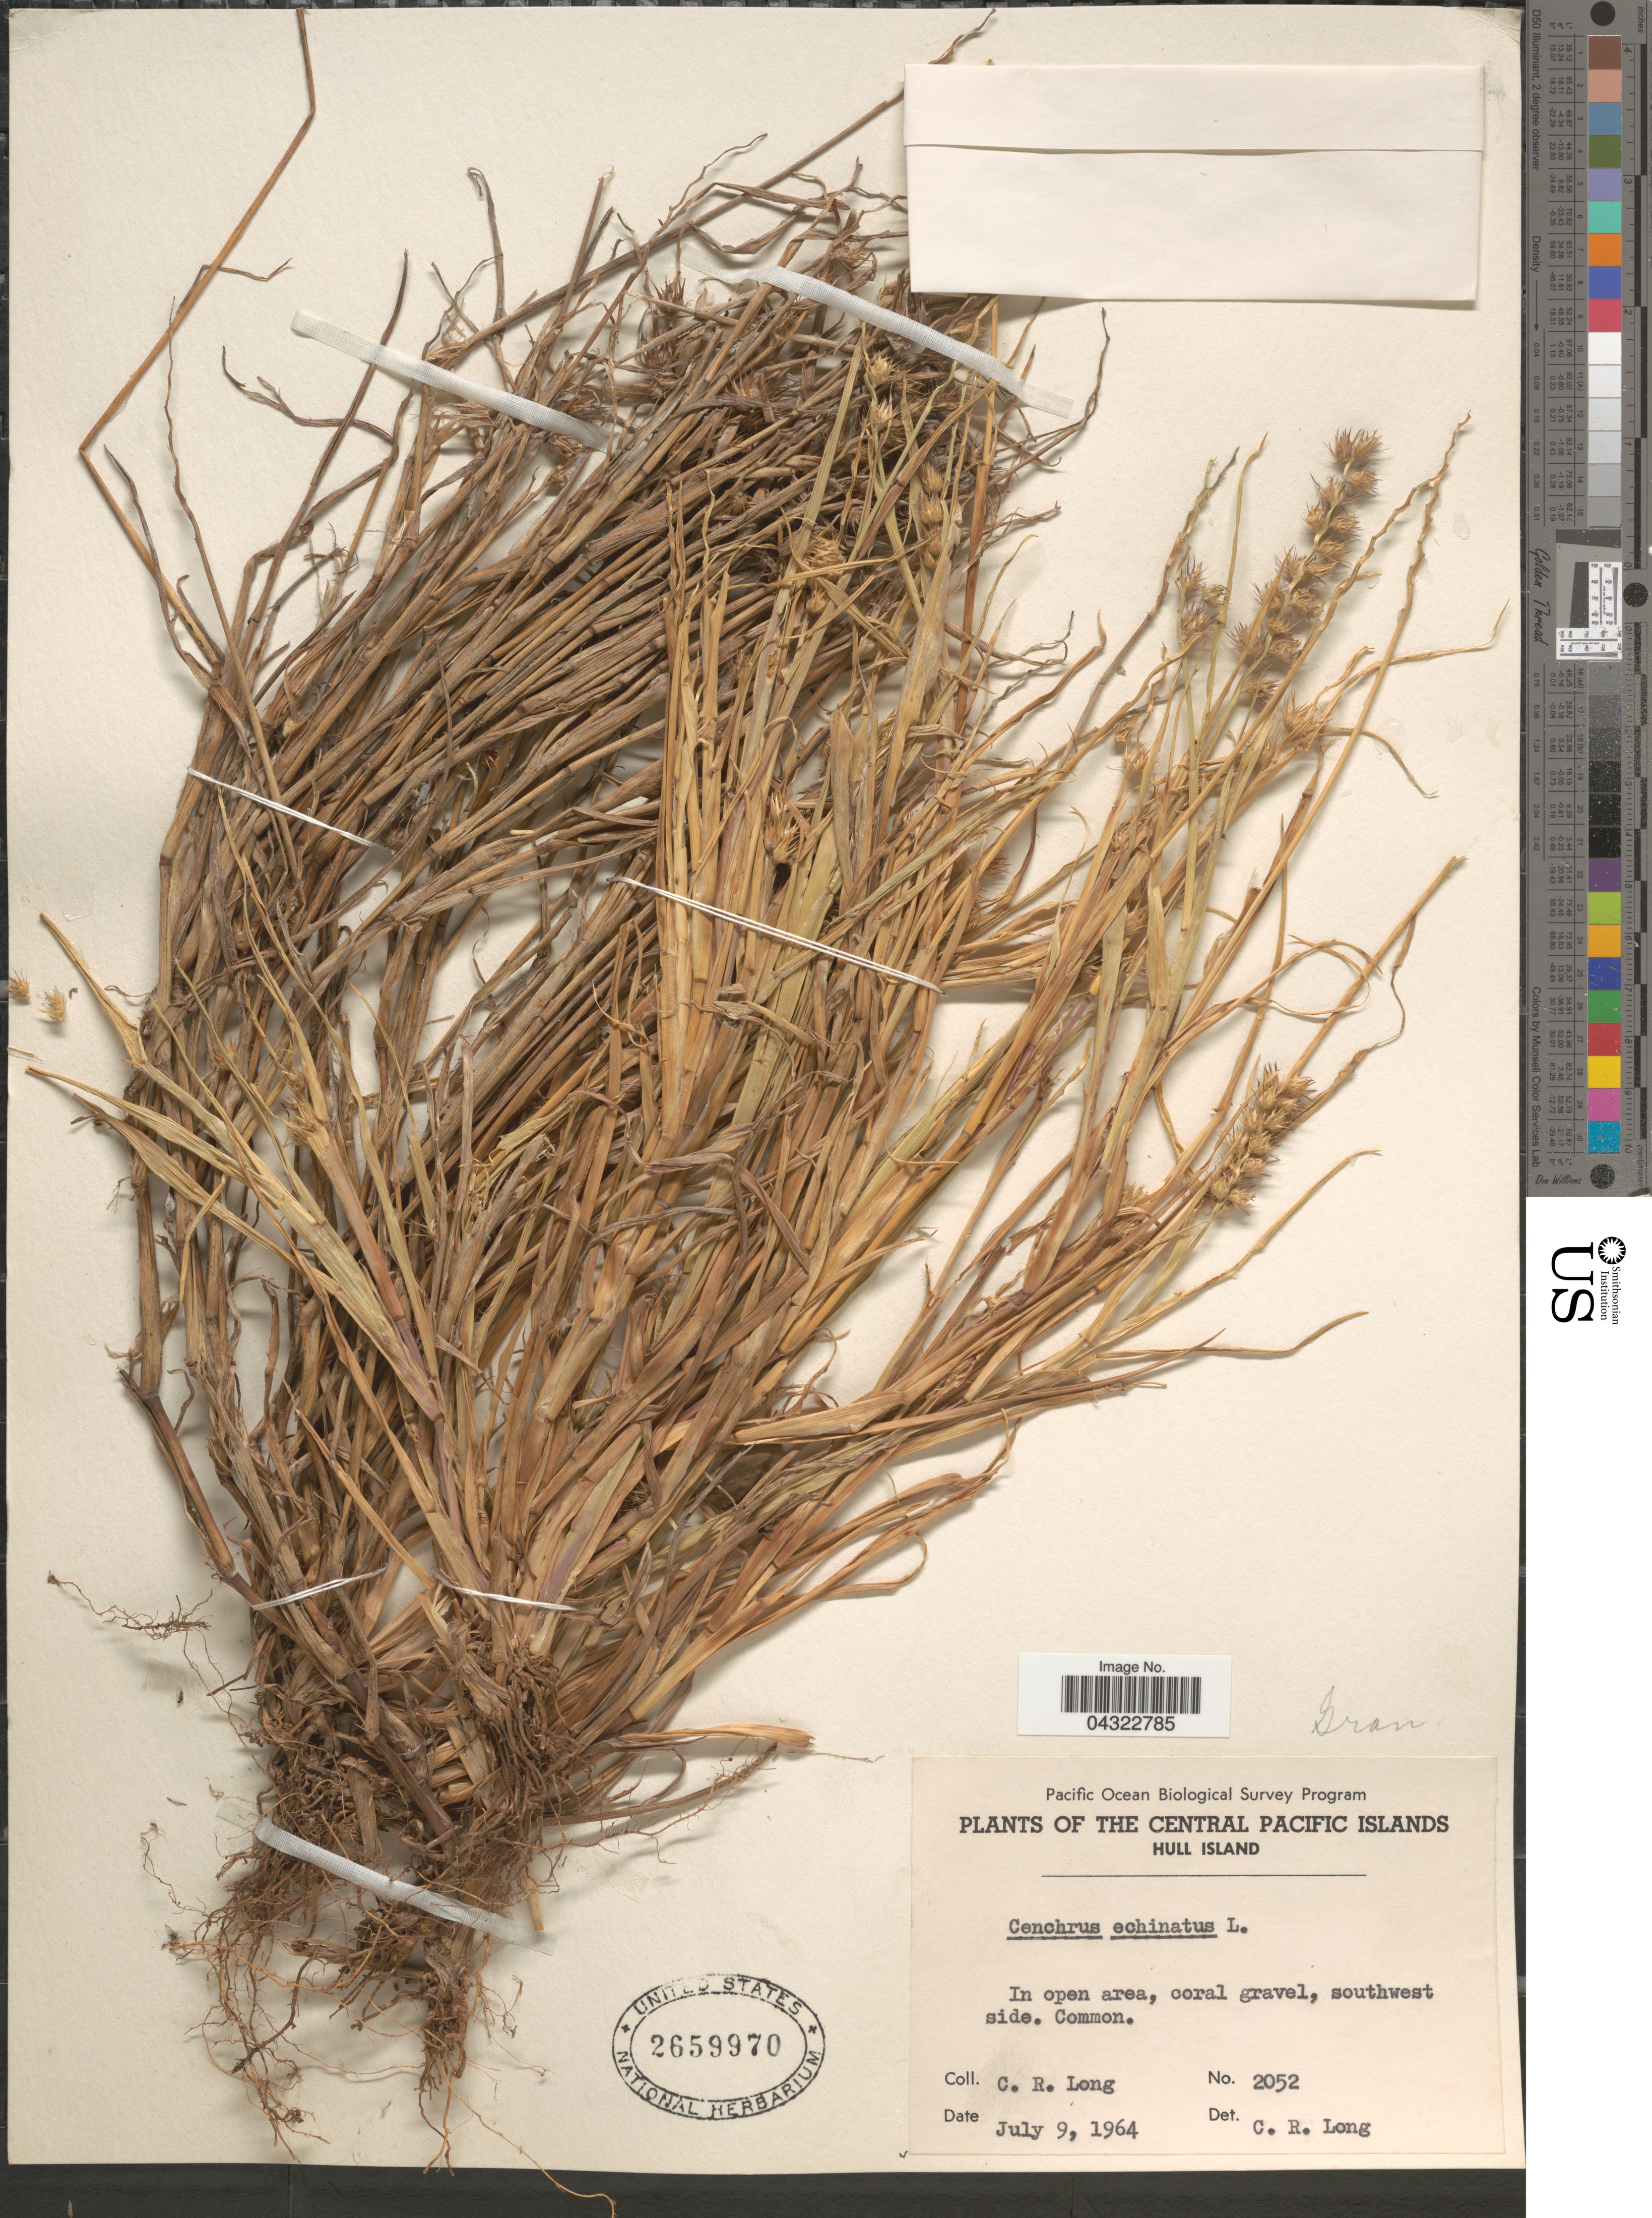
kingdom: Plantae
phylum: Tracheophyta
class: Liliopsida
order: Poales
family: Poaceae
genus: Cenchrus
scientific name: Cenchrus echinatus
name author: L.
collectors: C. R. Long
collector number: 2052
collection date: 1964-07-09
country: Kiribati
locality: Pacific Ocean Biological Survey Program. The Central Pacific Islands. Hull Island. In open area, coral gravel, southwest side.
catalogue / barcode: US 2659970